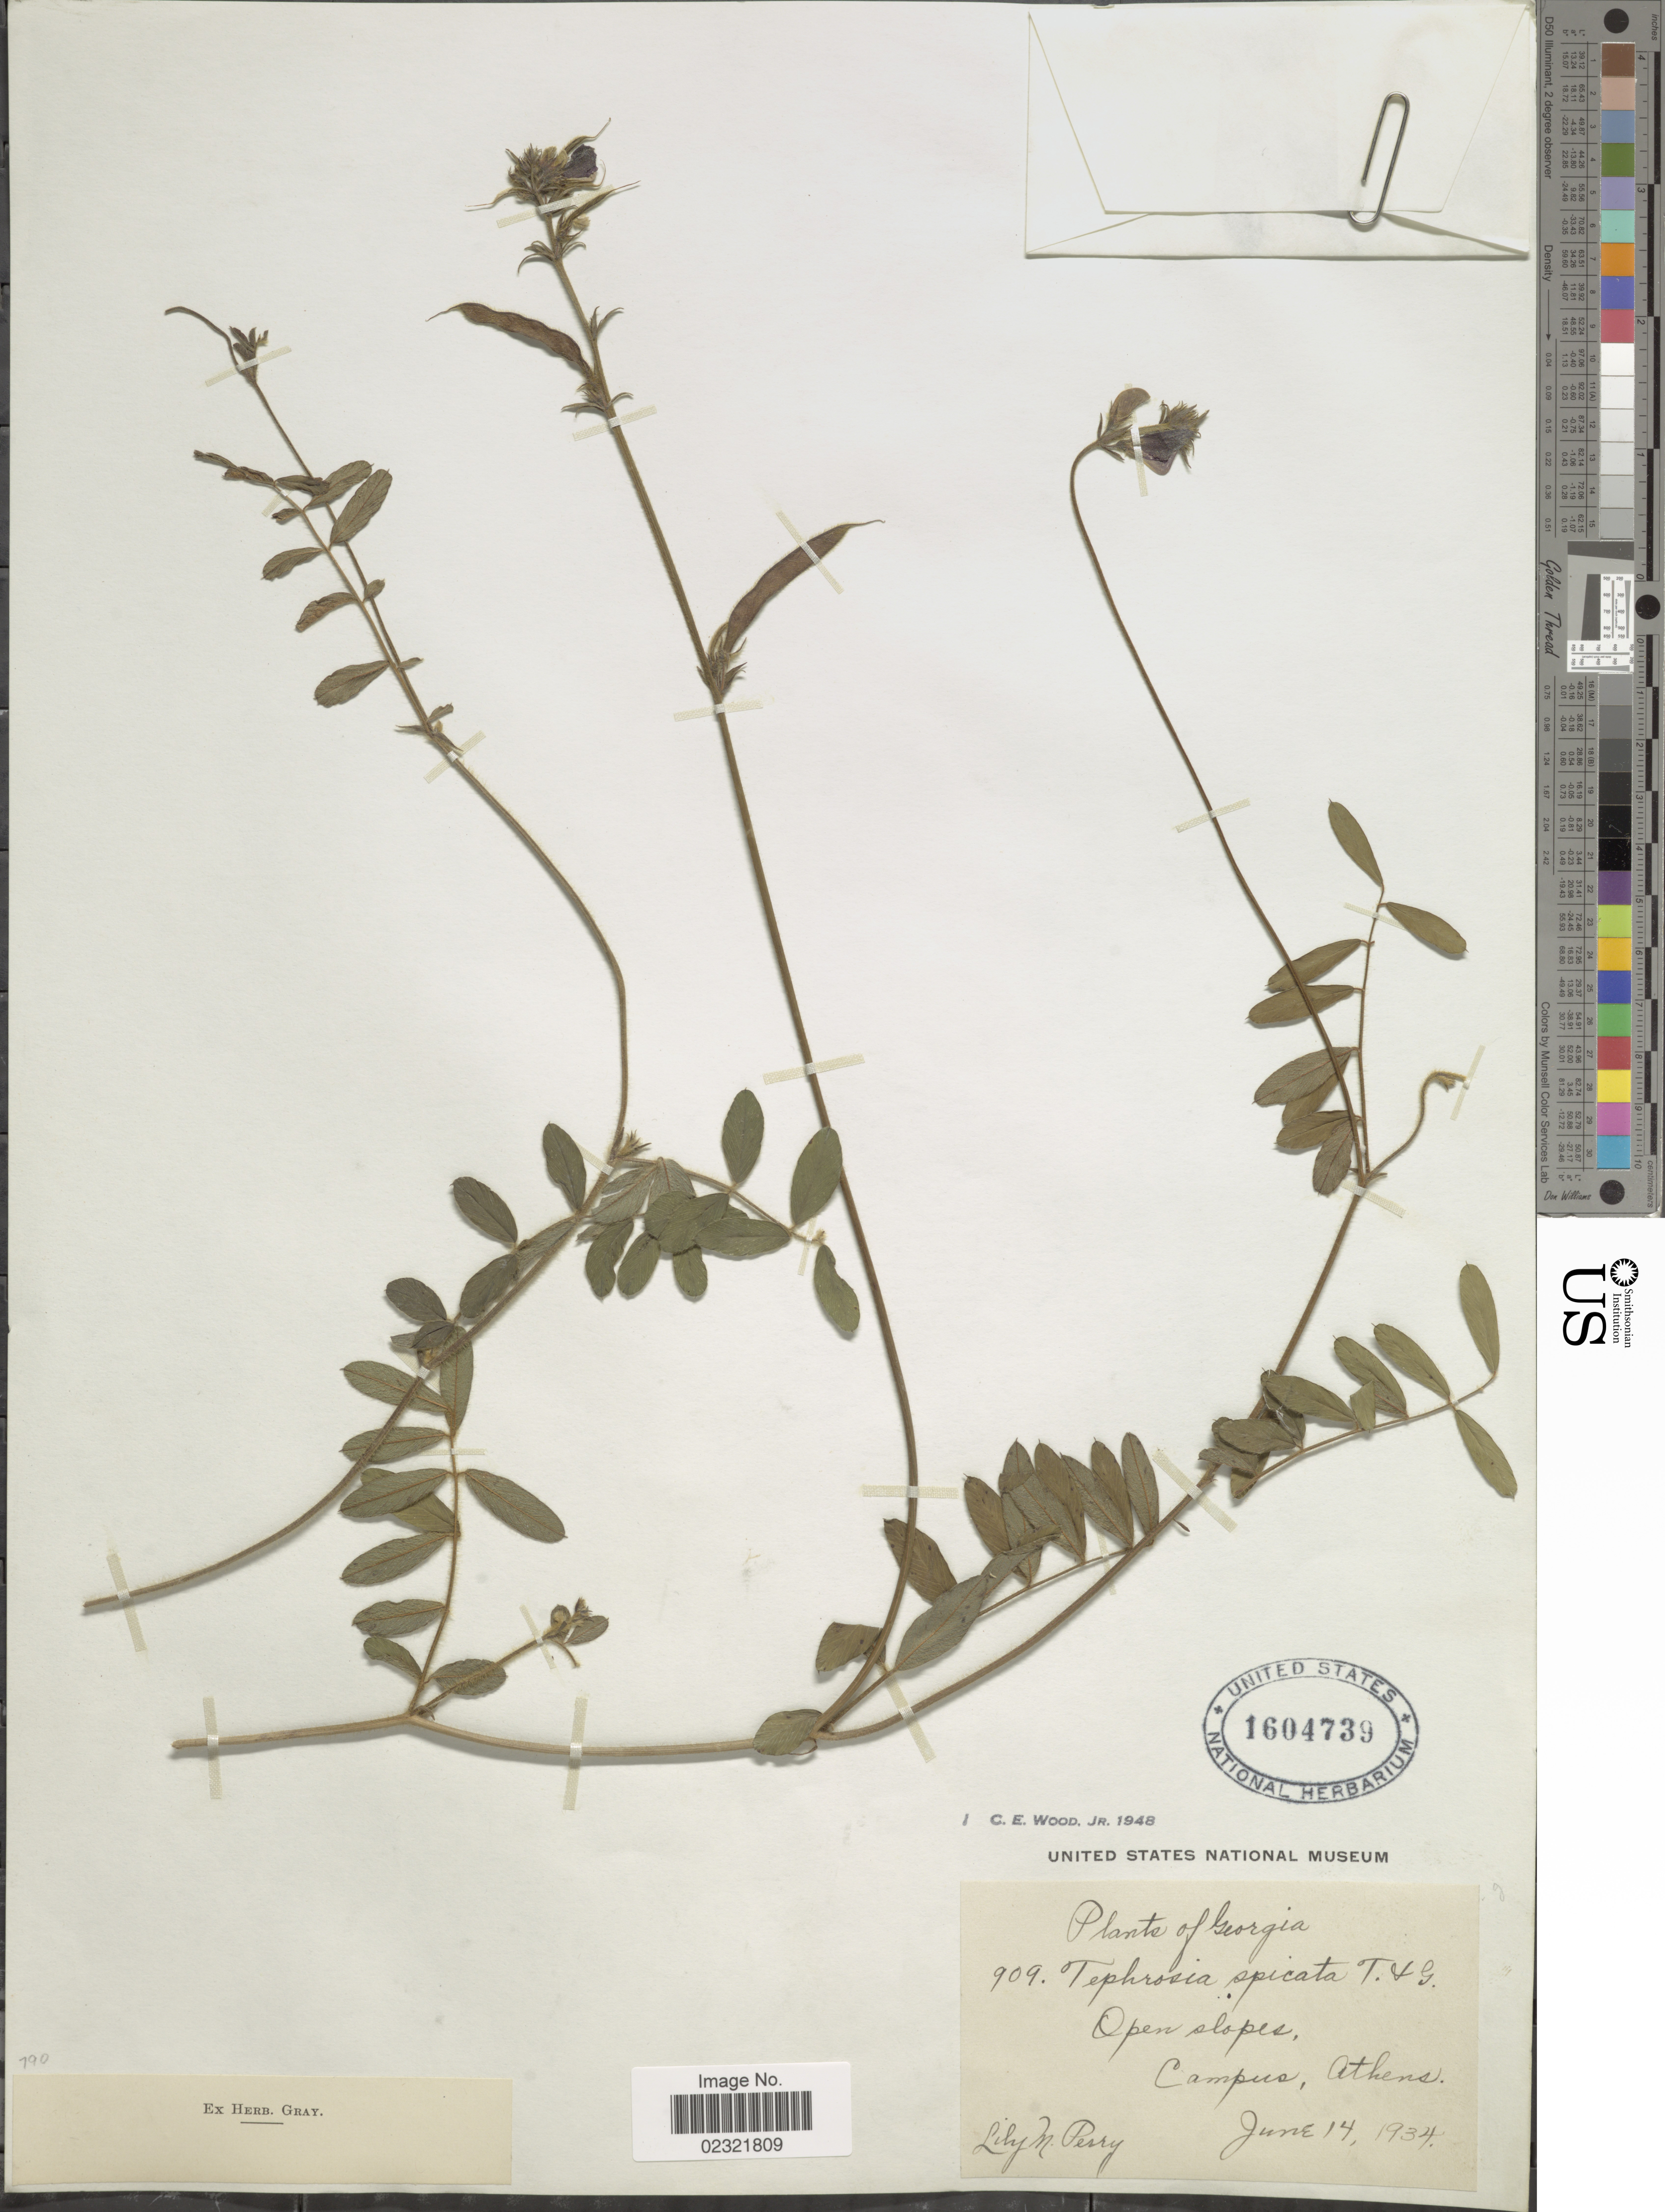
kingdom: Plantae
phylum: Tracheophyta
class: Magnoliopsida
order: Fabales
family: Fabaceae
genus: Tephrosia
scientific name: Tephrosia spicata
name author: (Walter) Torr. & A. Gray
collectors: L. M. Perry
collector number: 909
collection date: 1934-06-14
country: United States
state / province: Georgia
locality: Open slopes, Campus, Athens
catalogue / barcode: US 1604739